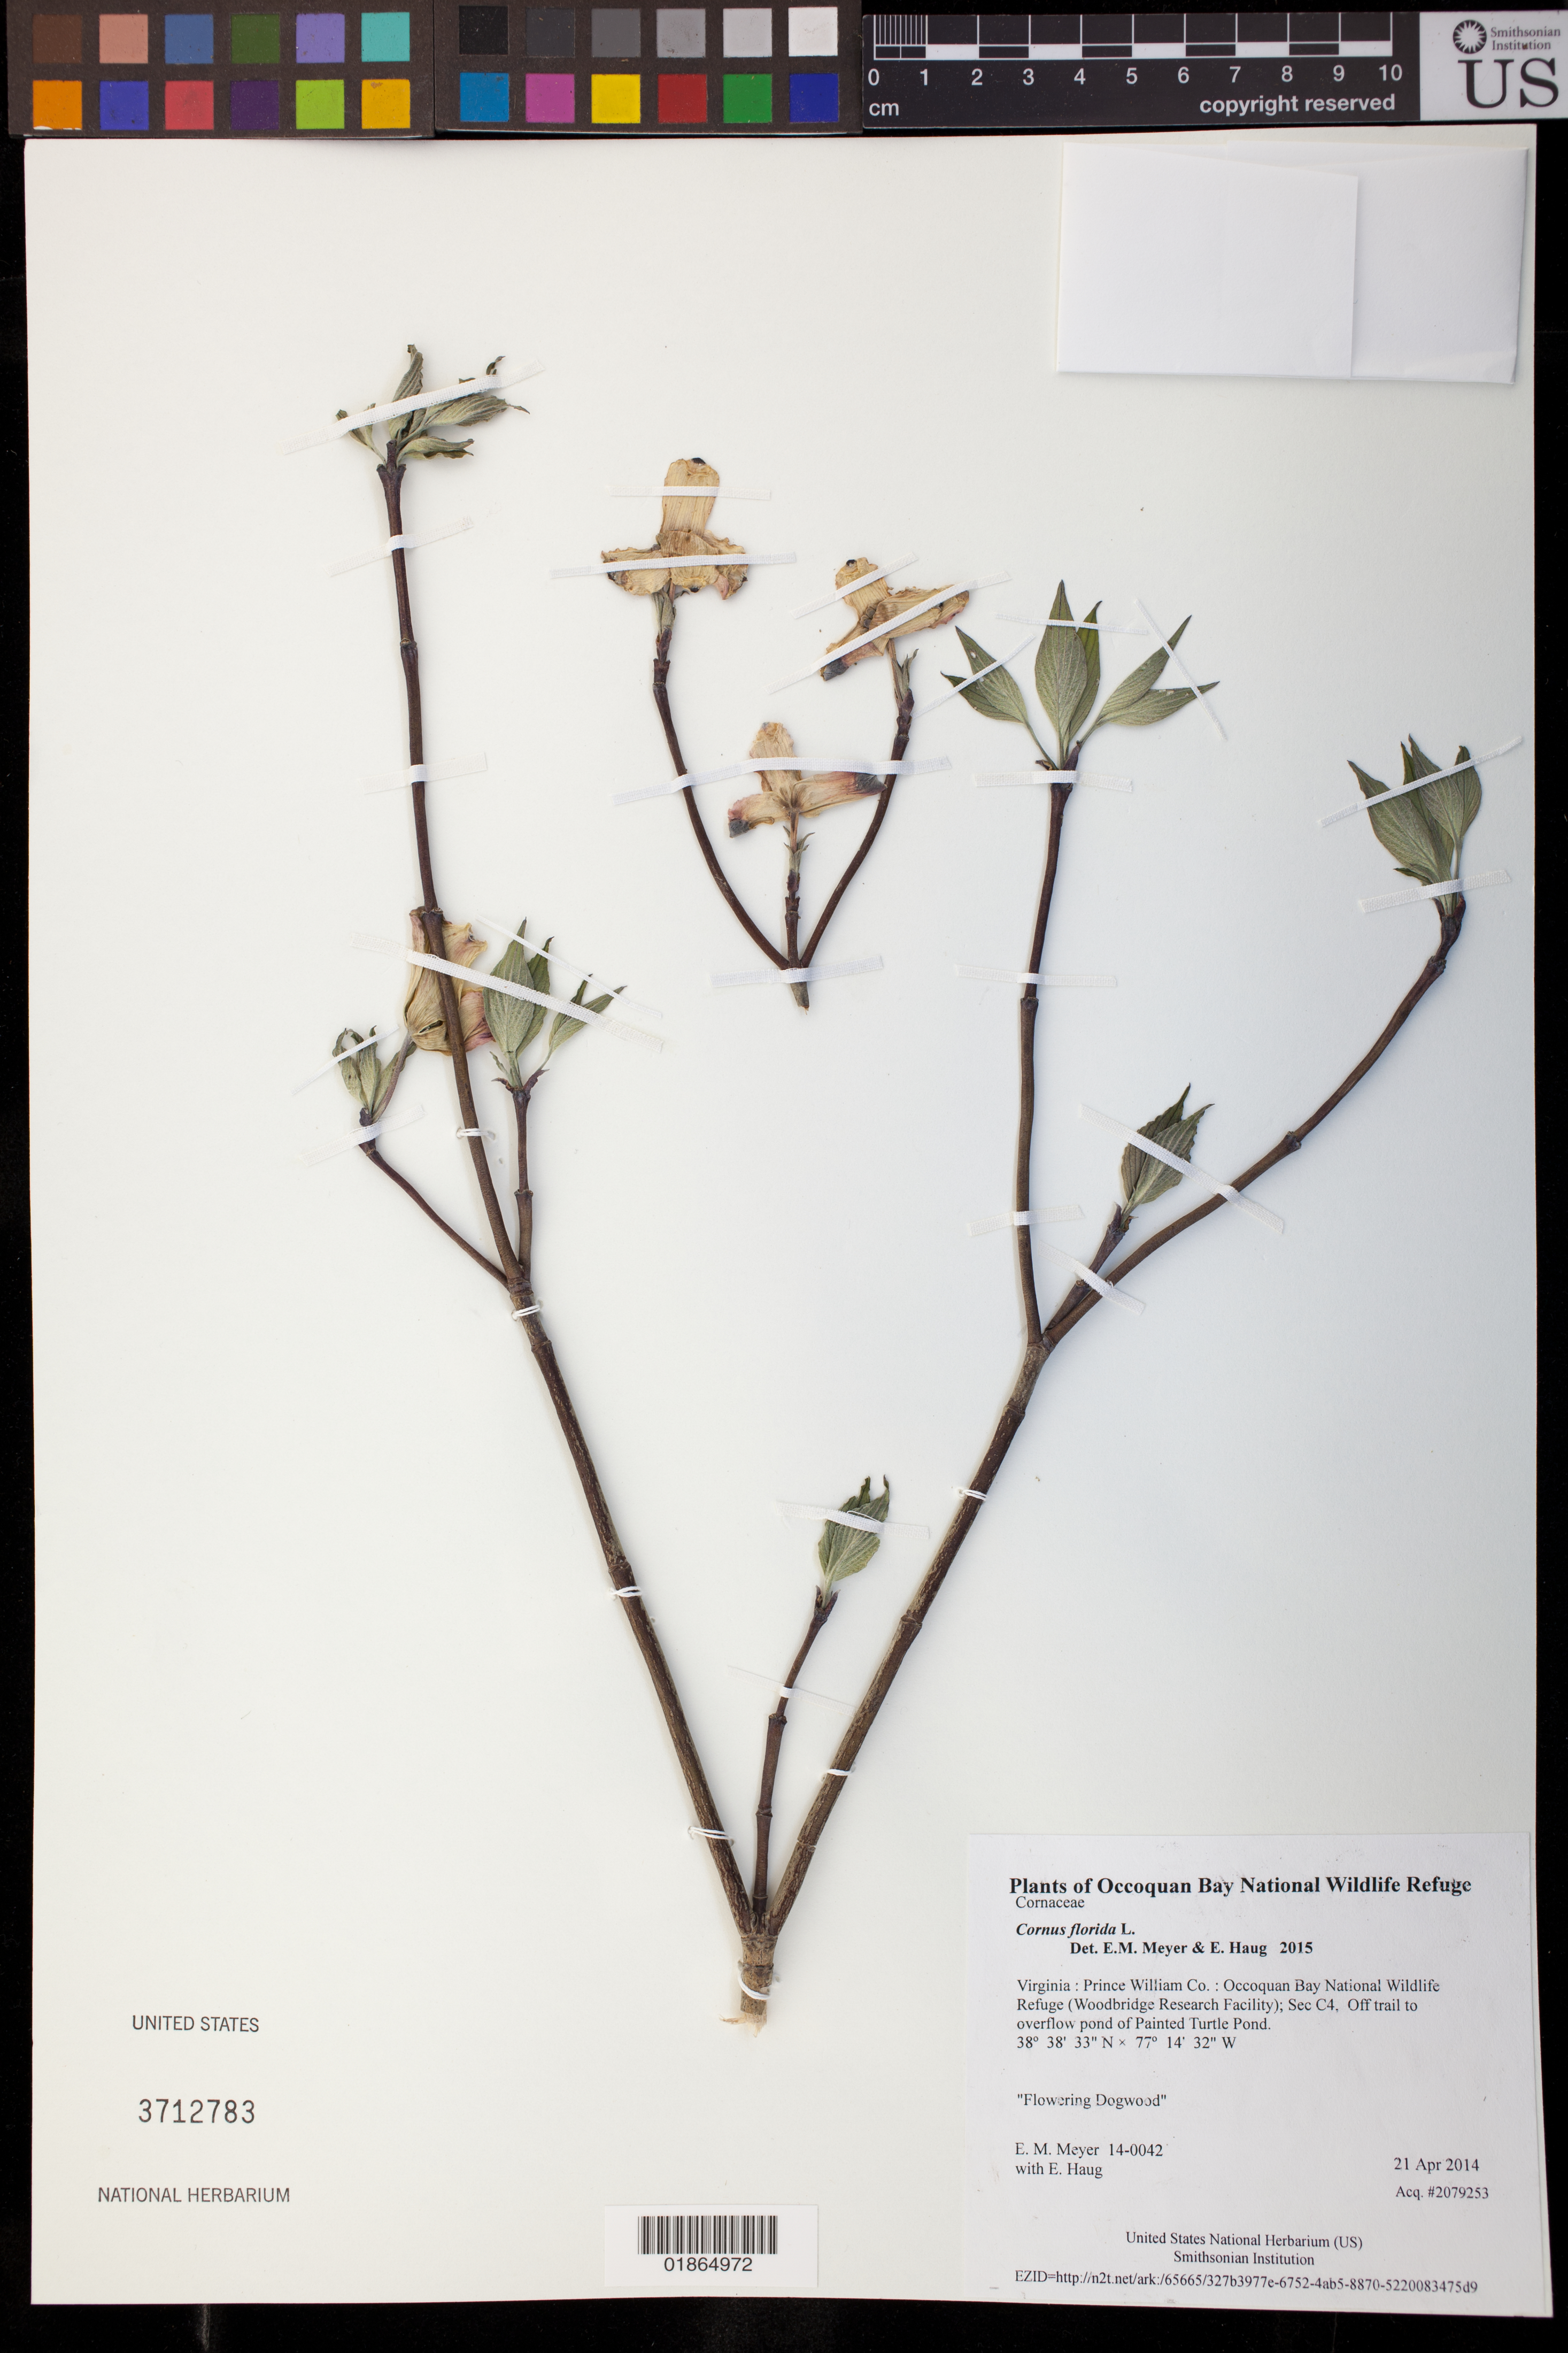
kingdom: Plantae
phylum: Tracheophyta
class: Magnoliopsida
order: Cornales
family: Cornaceae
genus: Cornus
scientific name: Cornus florida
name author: L.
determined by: Meyer, E. M.; Haug, E.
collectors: E. M. Meyer & E. Haug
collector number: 14-0042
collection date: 2014-04-21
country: United States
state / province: Virginia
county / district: Prince William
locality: Occoquan Bay National Wildlife Refuge (Woodbridge Research Facility); Sec C4, Off trail to overflow pond of Painted Turtle Pond.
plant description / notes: Flowering Dogwood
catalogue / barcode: US 3712783